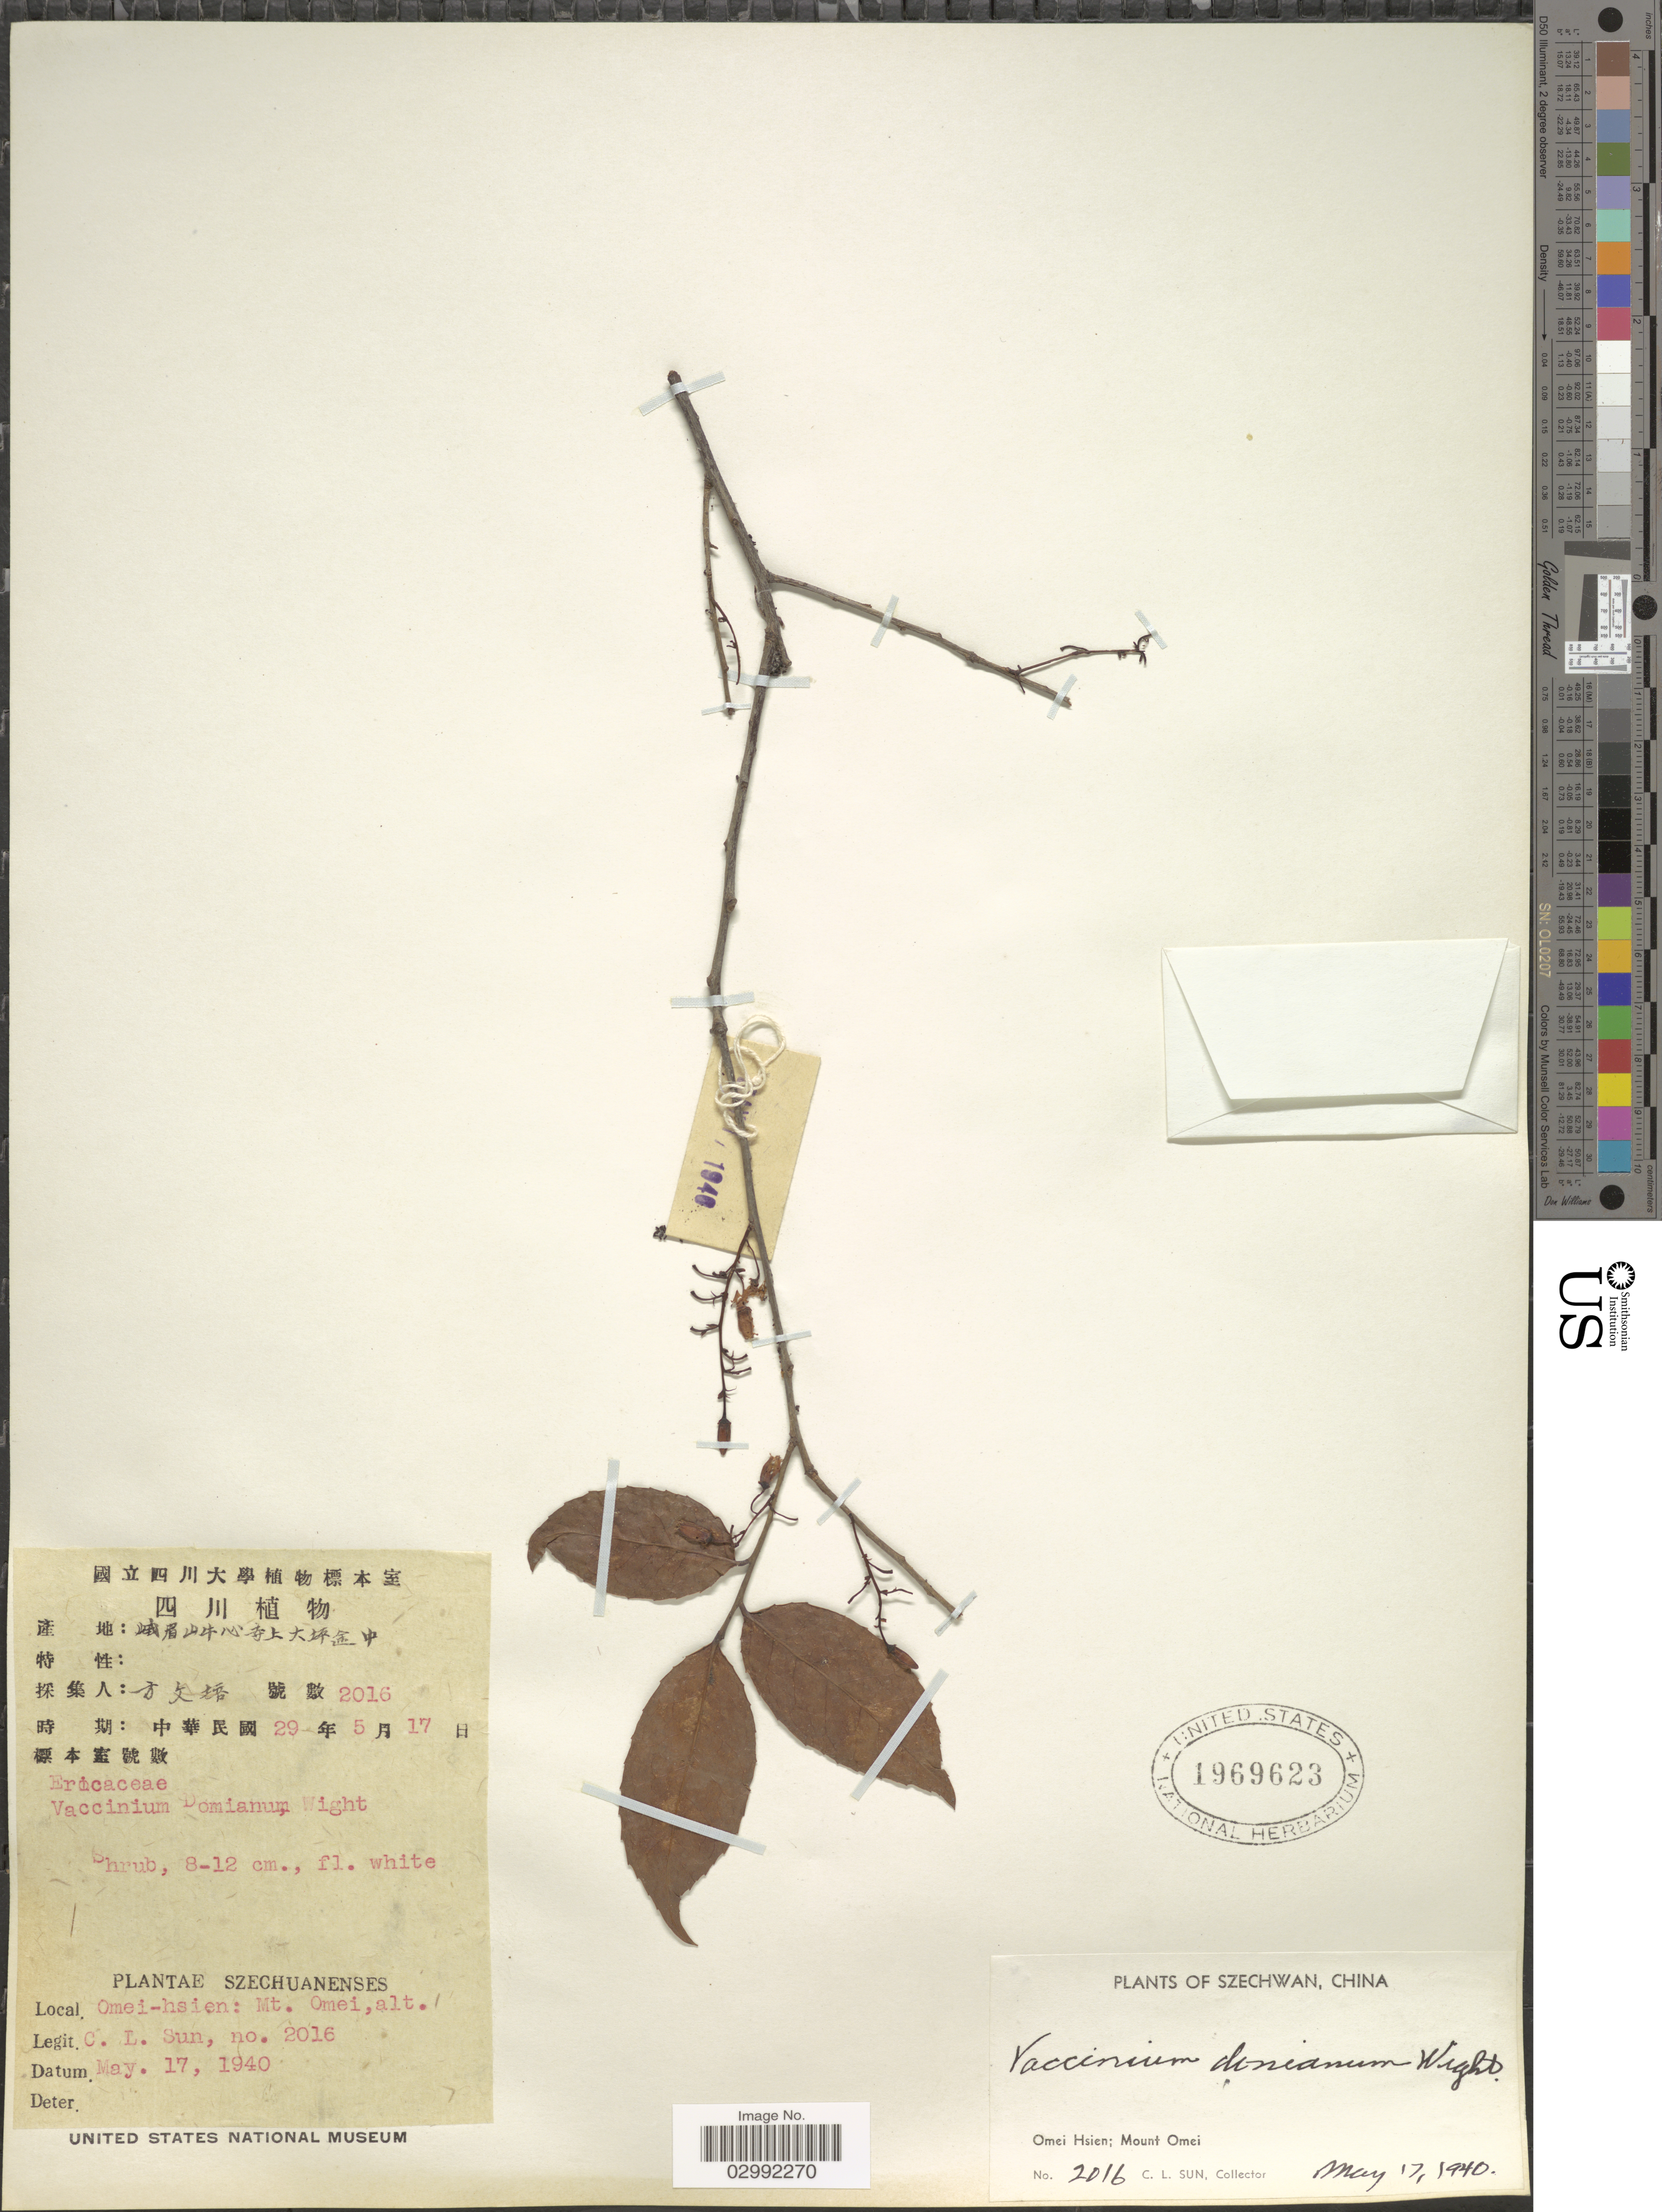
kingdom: Plantae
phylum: Tracheophyta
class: Magnoliopsida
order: Ericales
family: Ericaceae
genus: Vaccinium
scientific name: Vaccinium sprengelii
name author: (G. Don) Sleumer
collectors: C. Sun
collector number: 2016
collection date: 1940-05-17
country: China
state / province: Sichuan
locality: Szechwan. Omei Hsien; Mount Omei.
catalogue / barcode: US 1969623